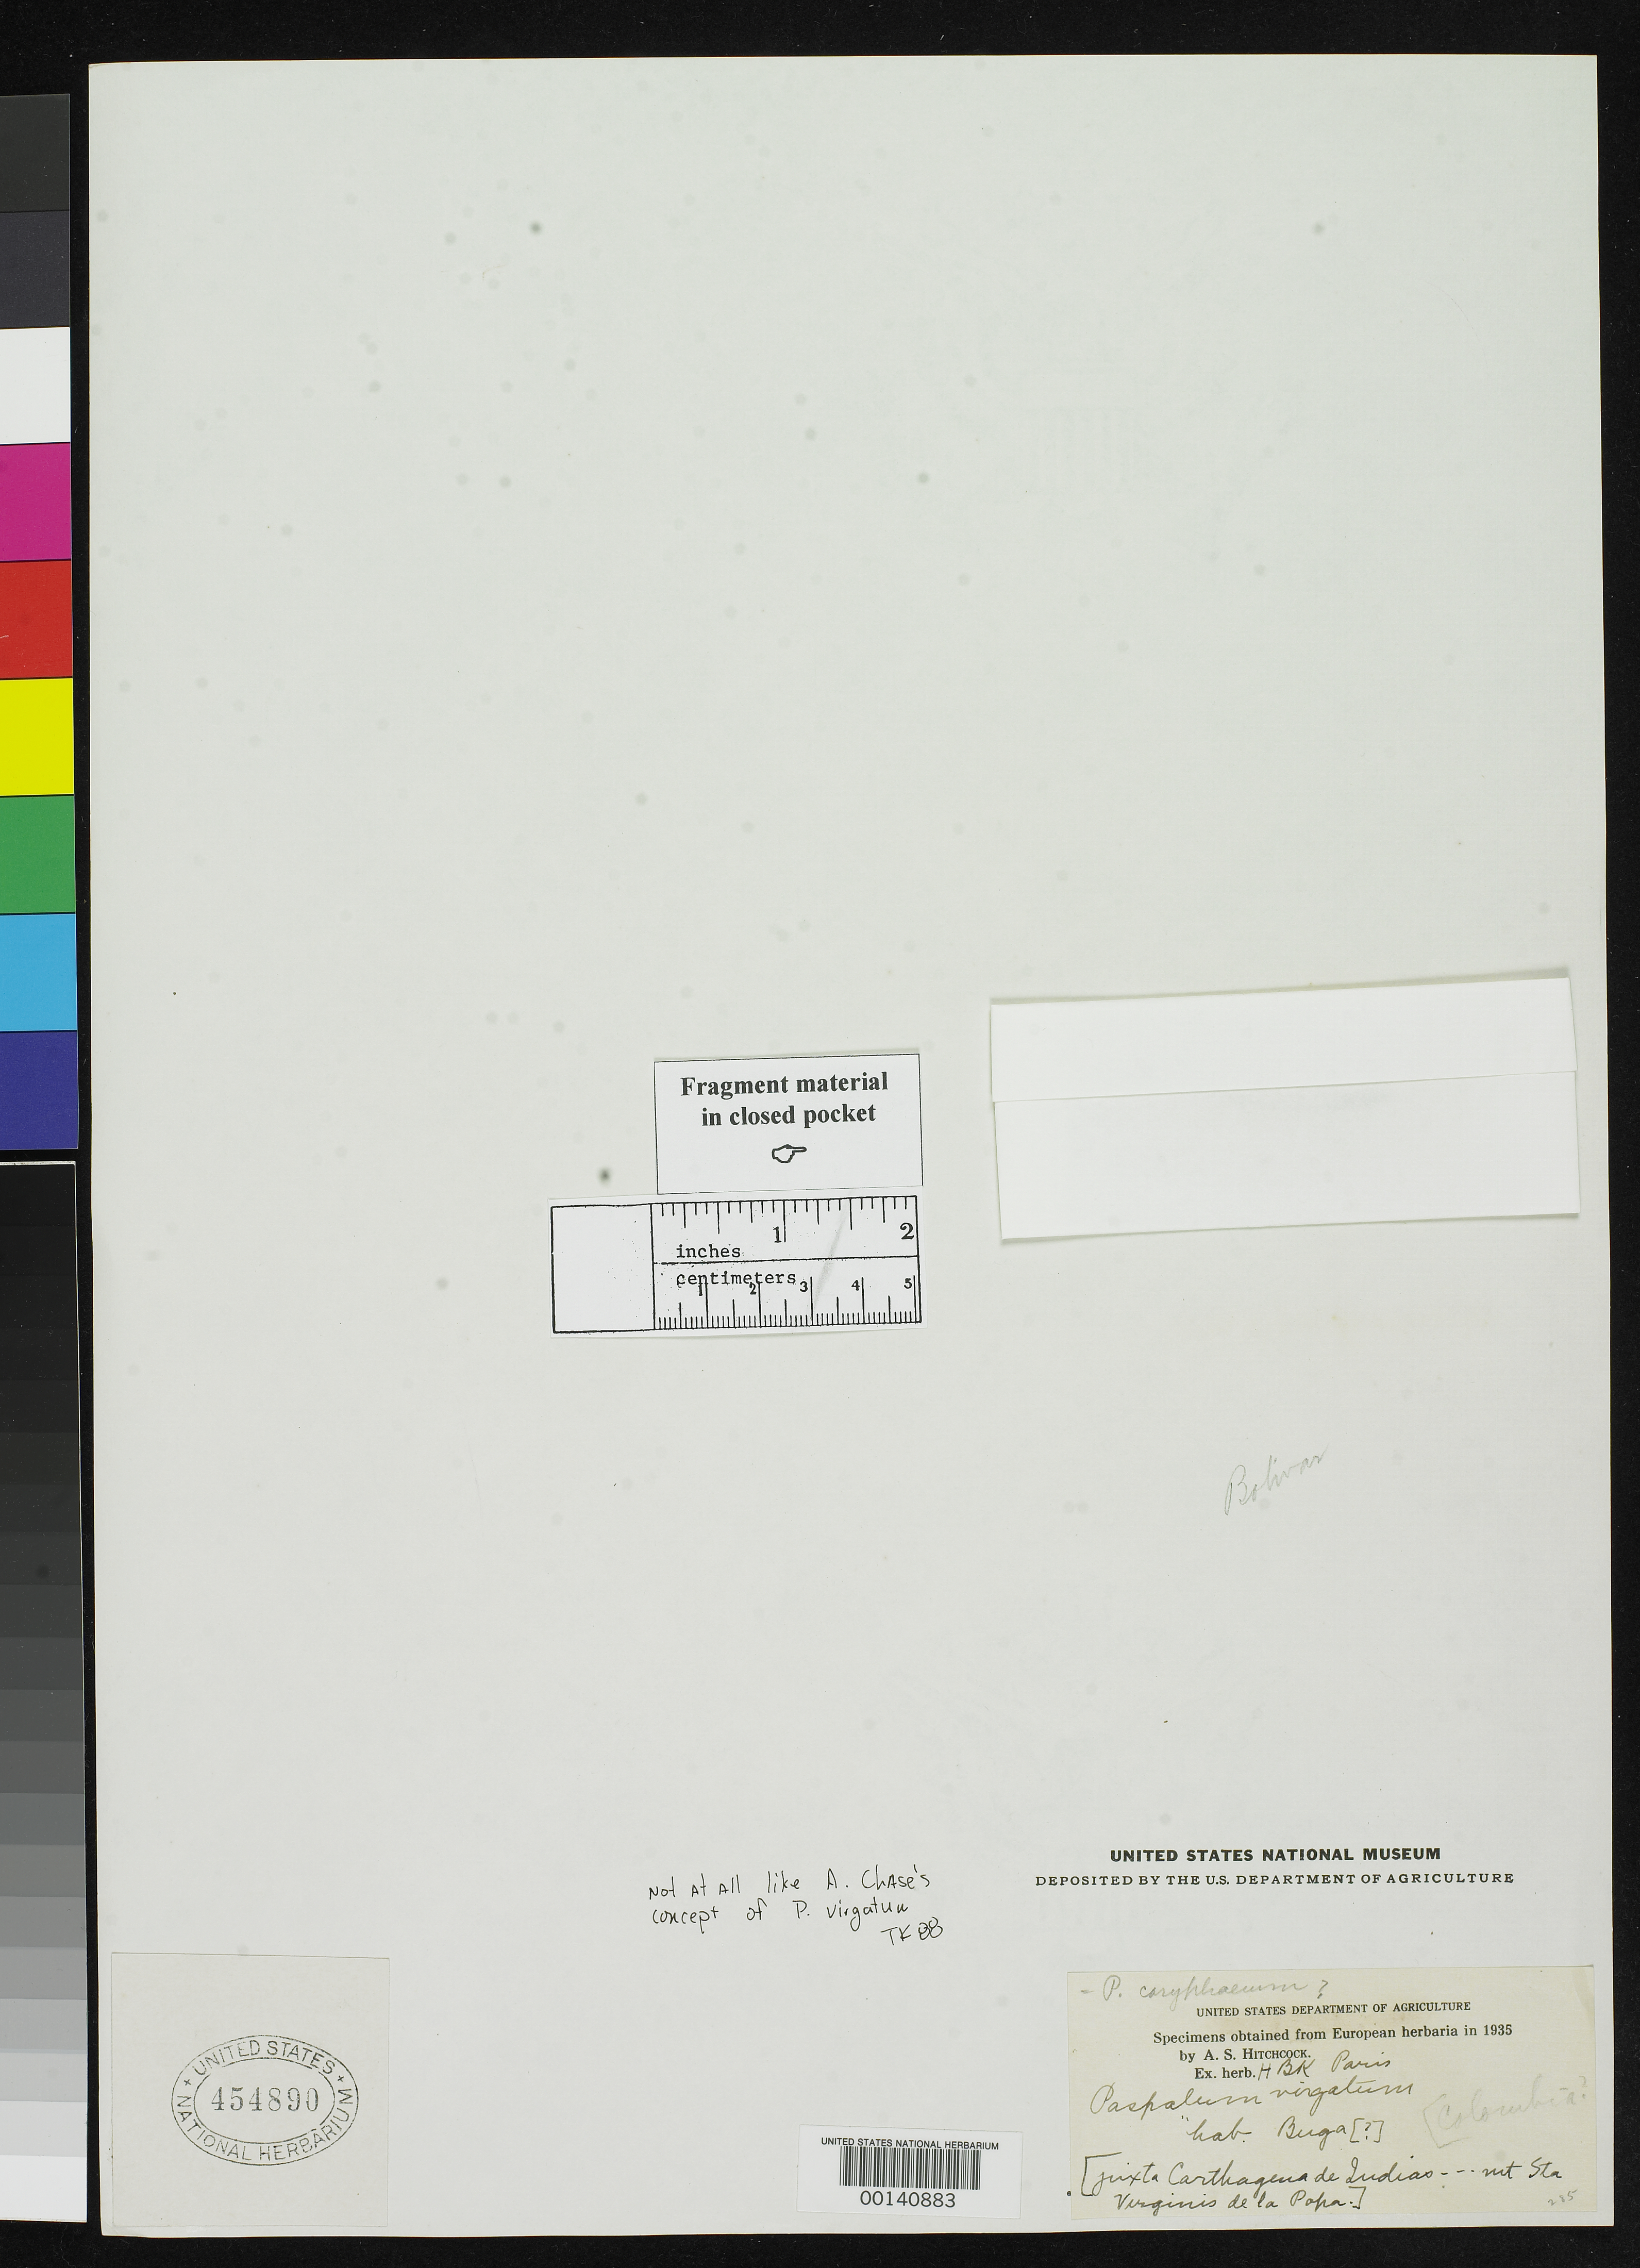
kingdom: Plantae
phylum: Tracheophyta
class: Liliopsida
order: Poales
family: Poaceae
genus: Paspalum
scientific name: Paspalum virgatum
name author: L.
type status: Type Fragment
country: Jamaica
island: Greater Antilles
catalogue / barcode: US 454890